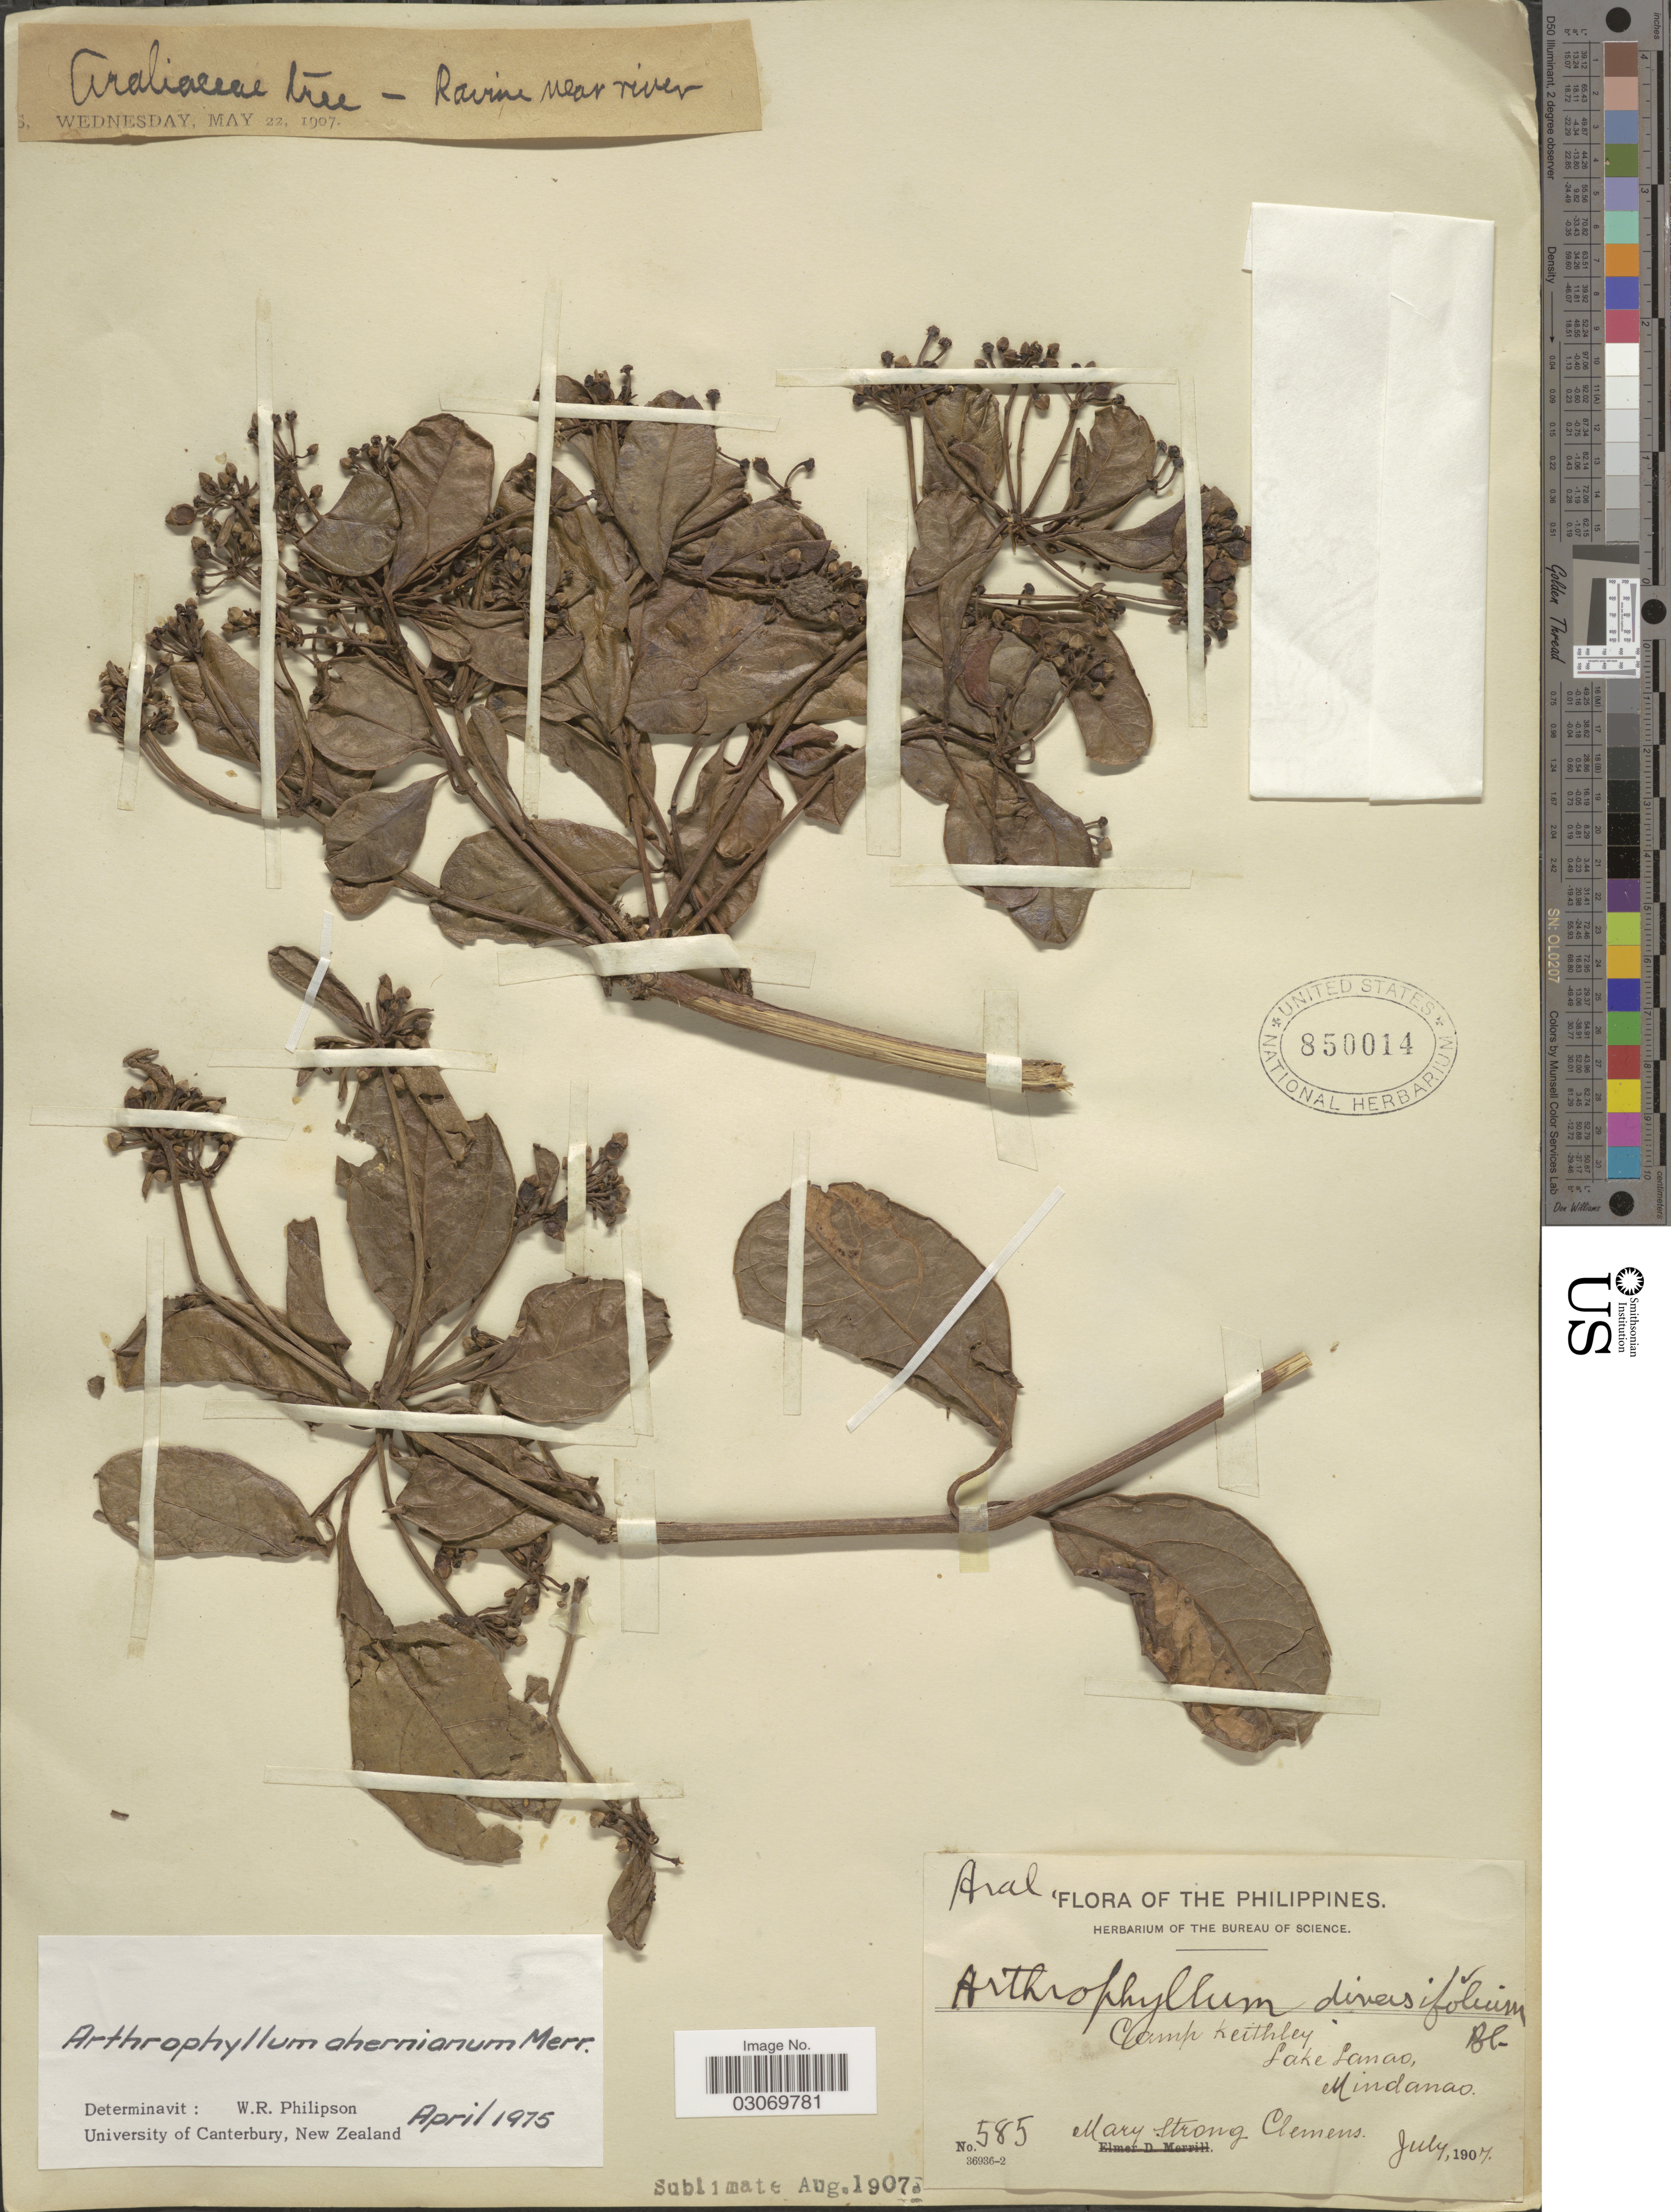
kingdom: Plantae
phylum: Tracheophyta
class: Magnoliopsida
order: Apiales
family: Araliaceae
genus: Arthrophyllum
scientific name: Arthrophyllum ahernianum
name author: Merr.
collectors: M. S. Clemens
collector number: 585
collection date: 1907-07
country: Philippines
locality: Camp Keithley, Lake Lanao, Mindanao.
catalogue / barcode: US 850014